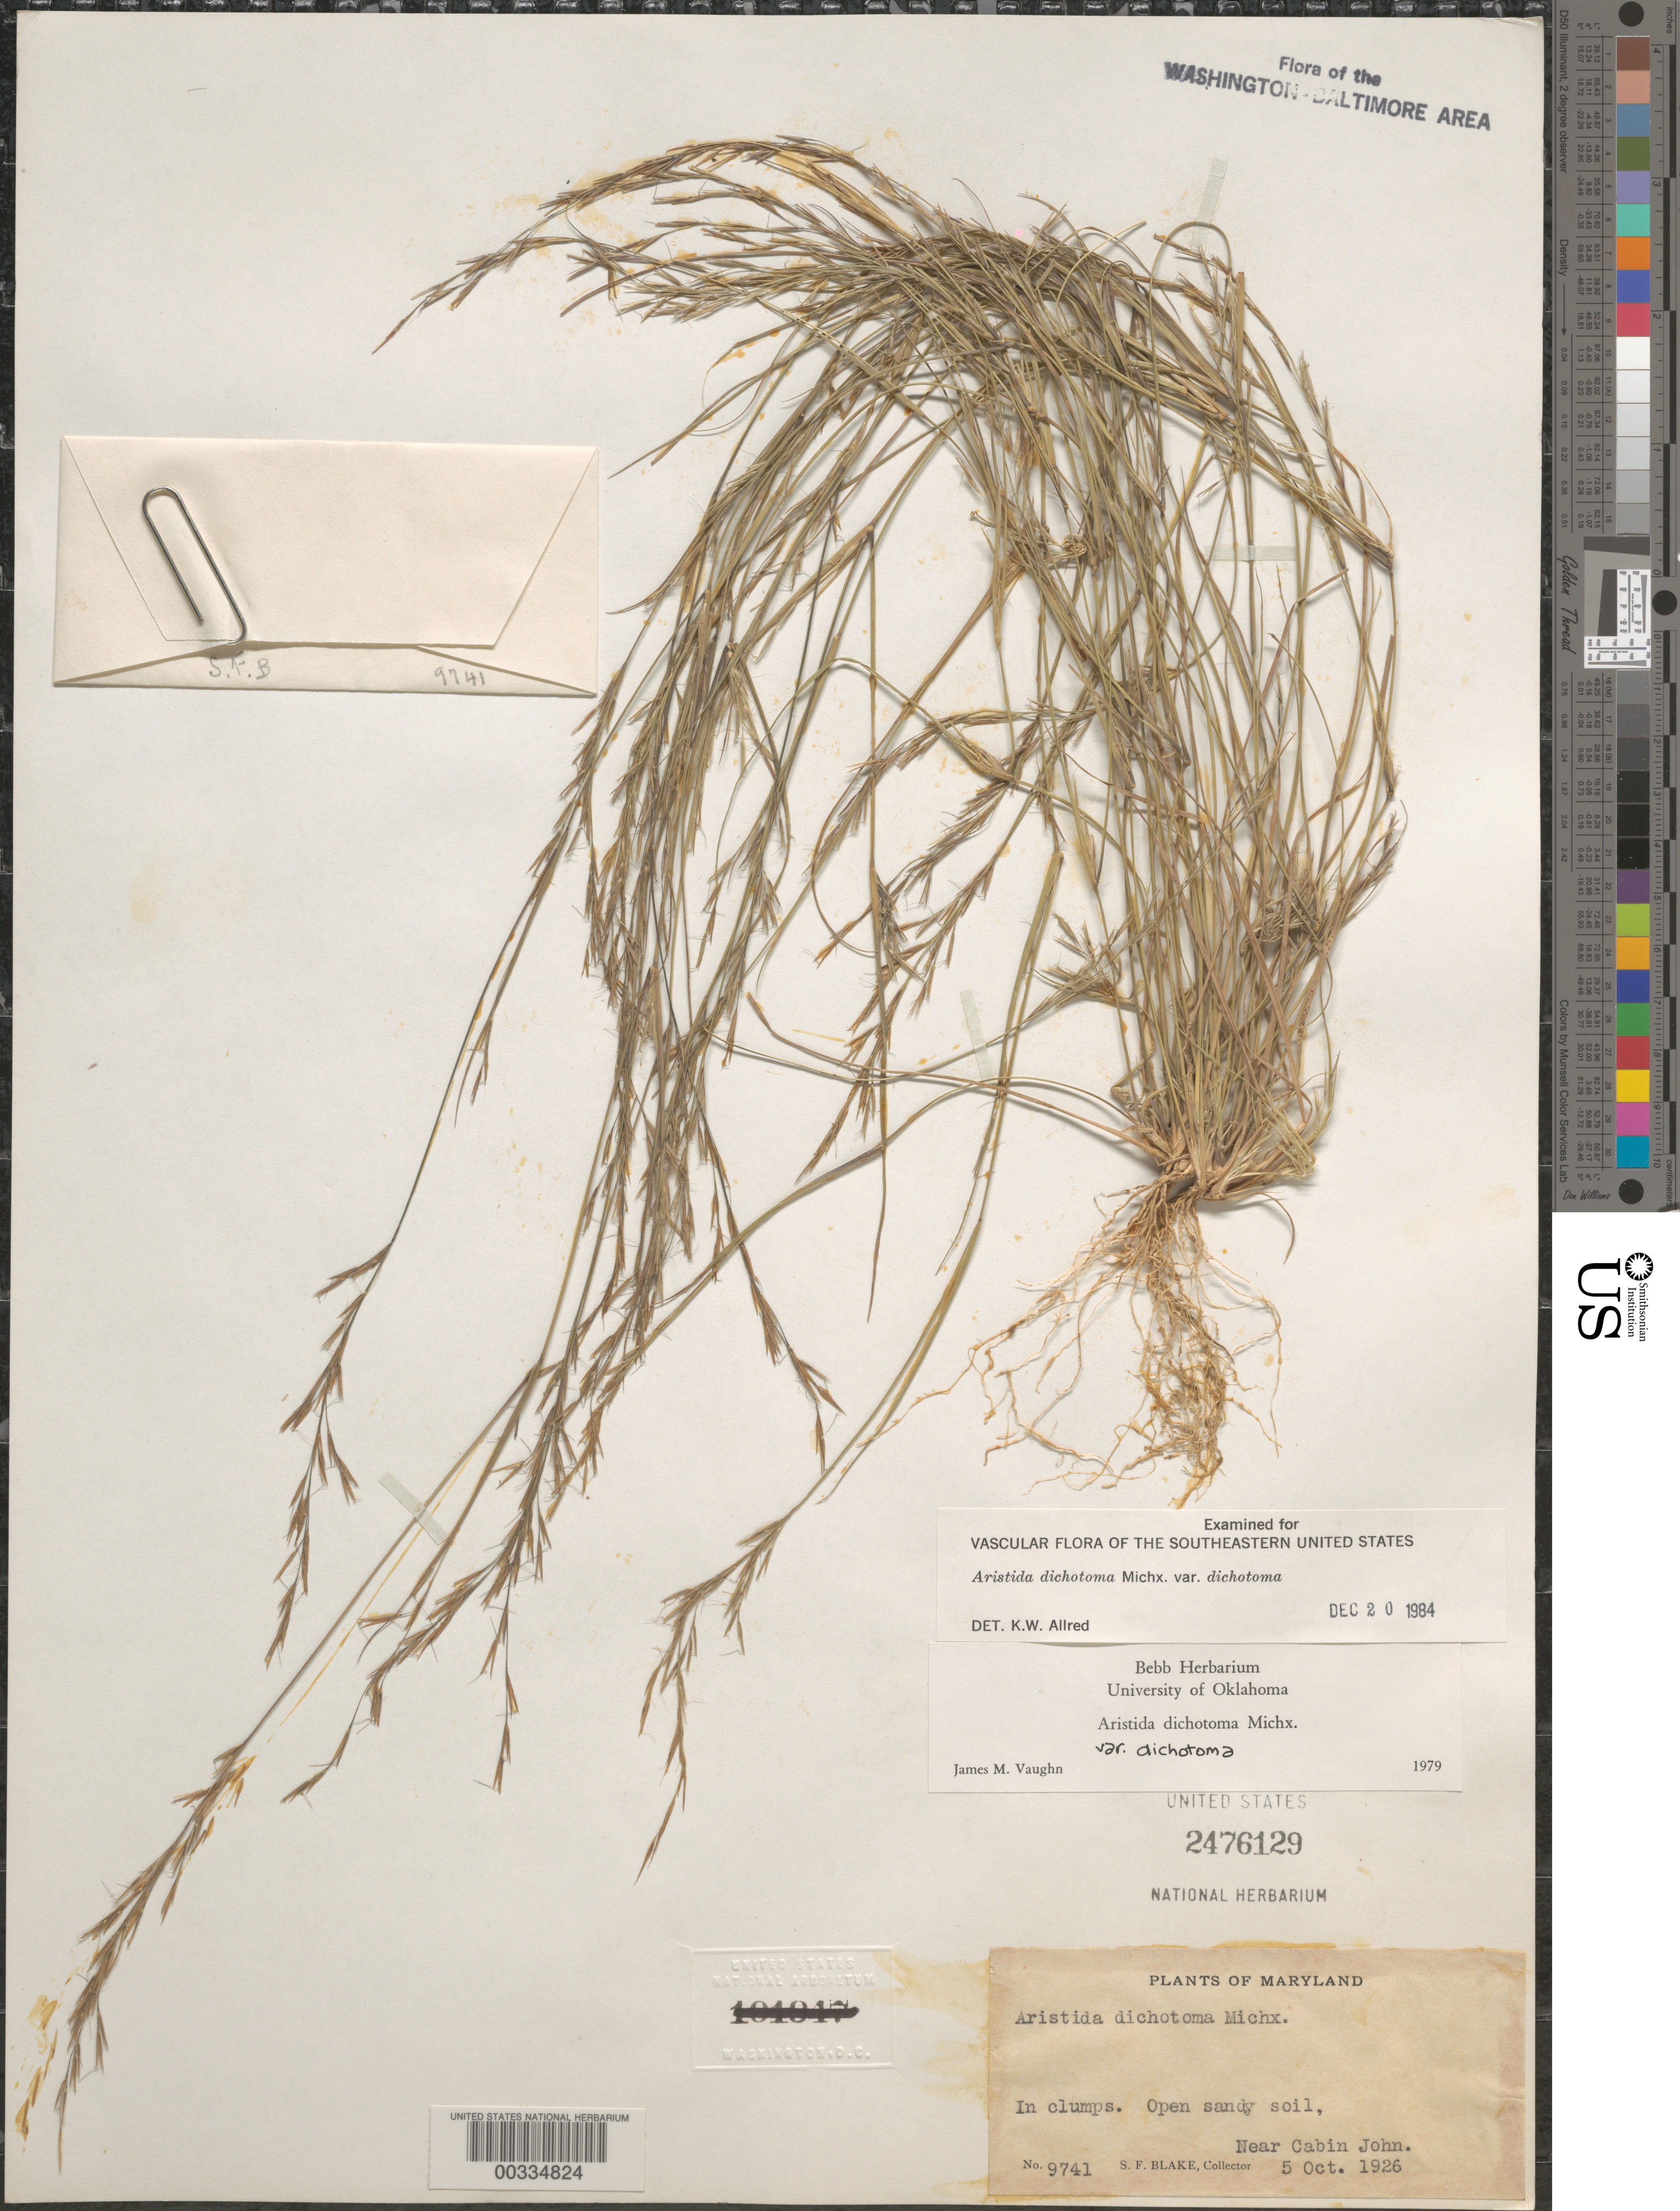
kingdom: Plantae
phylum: Tracheophyta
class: Liliopsida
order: Poales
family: Poaceae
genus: Aristida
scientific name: Aristida dichotoma var. dichotoma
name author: Michx.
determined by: Alfred, K. W.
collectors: S. Blake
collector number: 9741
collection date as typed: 05 Oct 1926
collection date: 1926-10-05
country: United States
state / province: Maryland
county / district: Montgomery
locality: Near Cabin John C. & O. Canal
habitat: Open sandy soil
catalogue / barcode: US 2476129